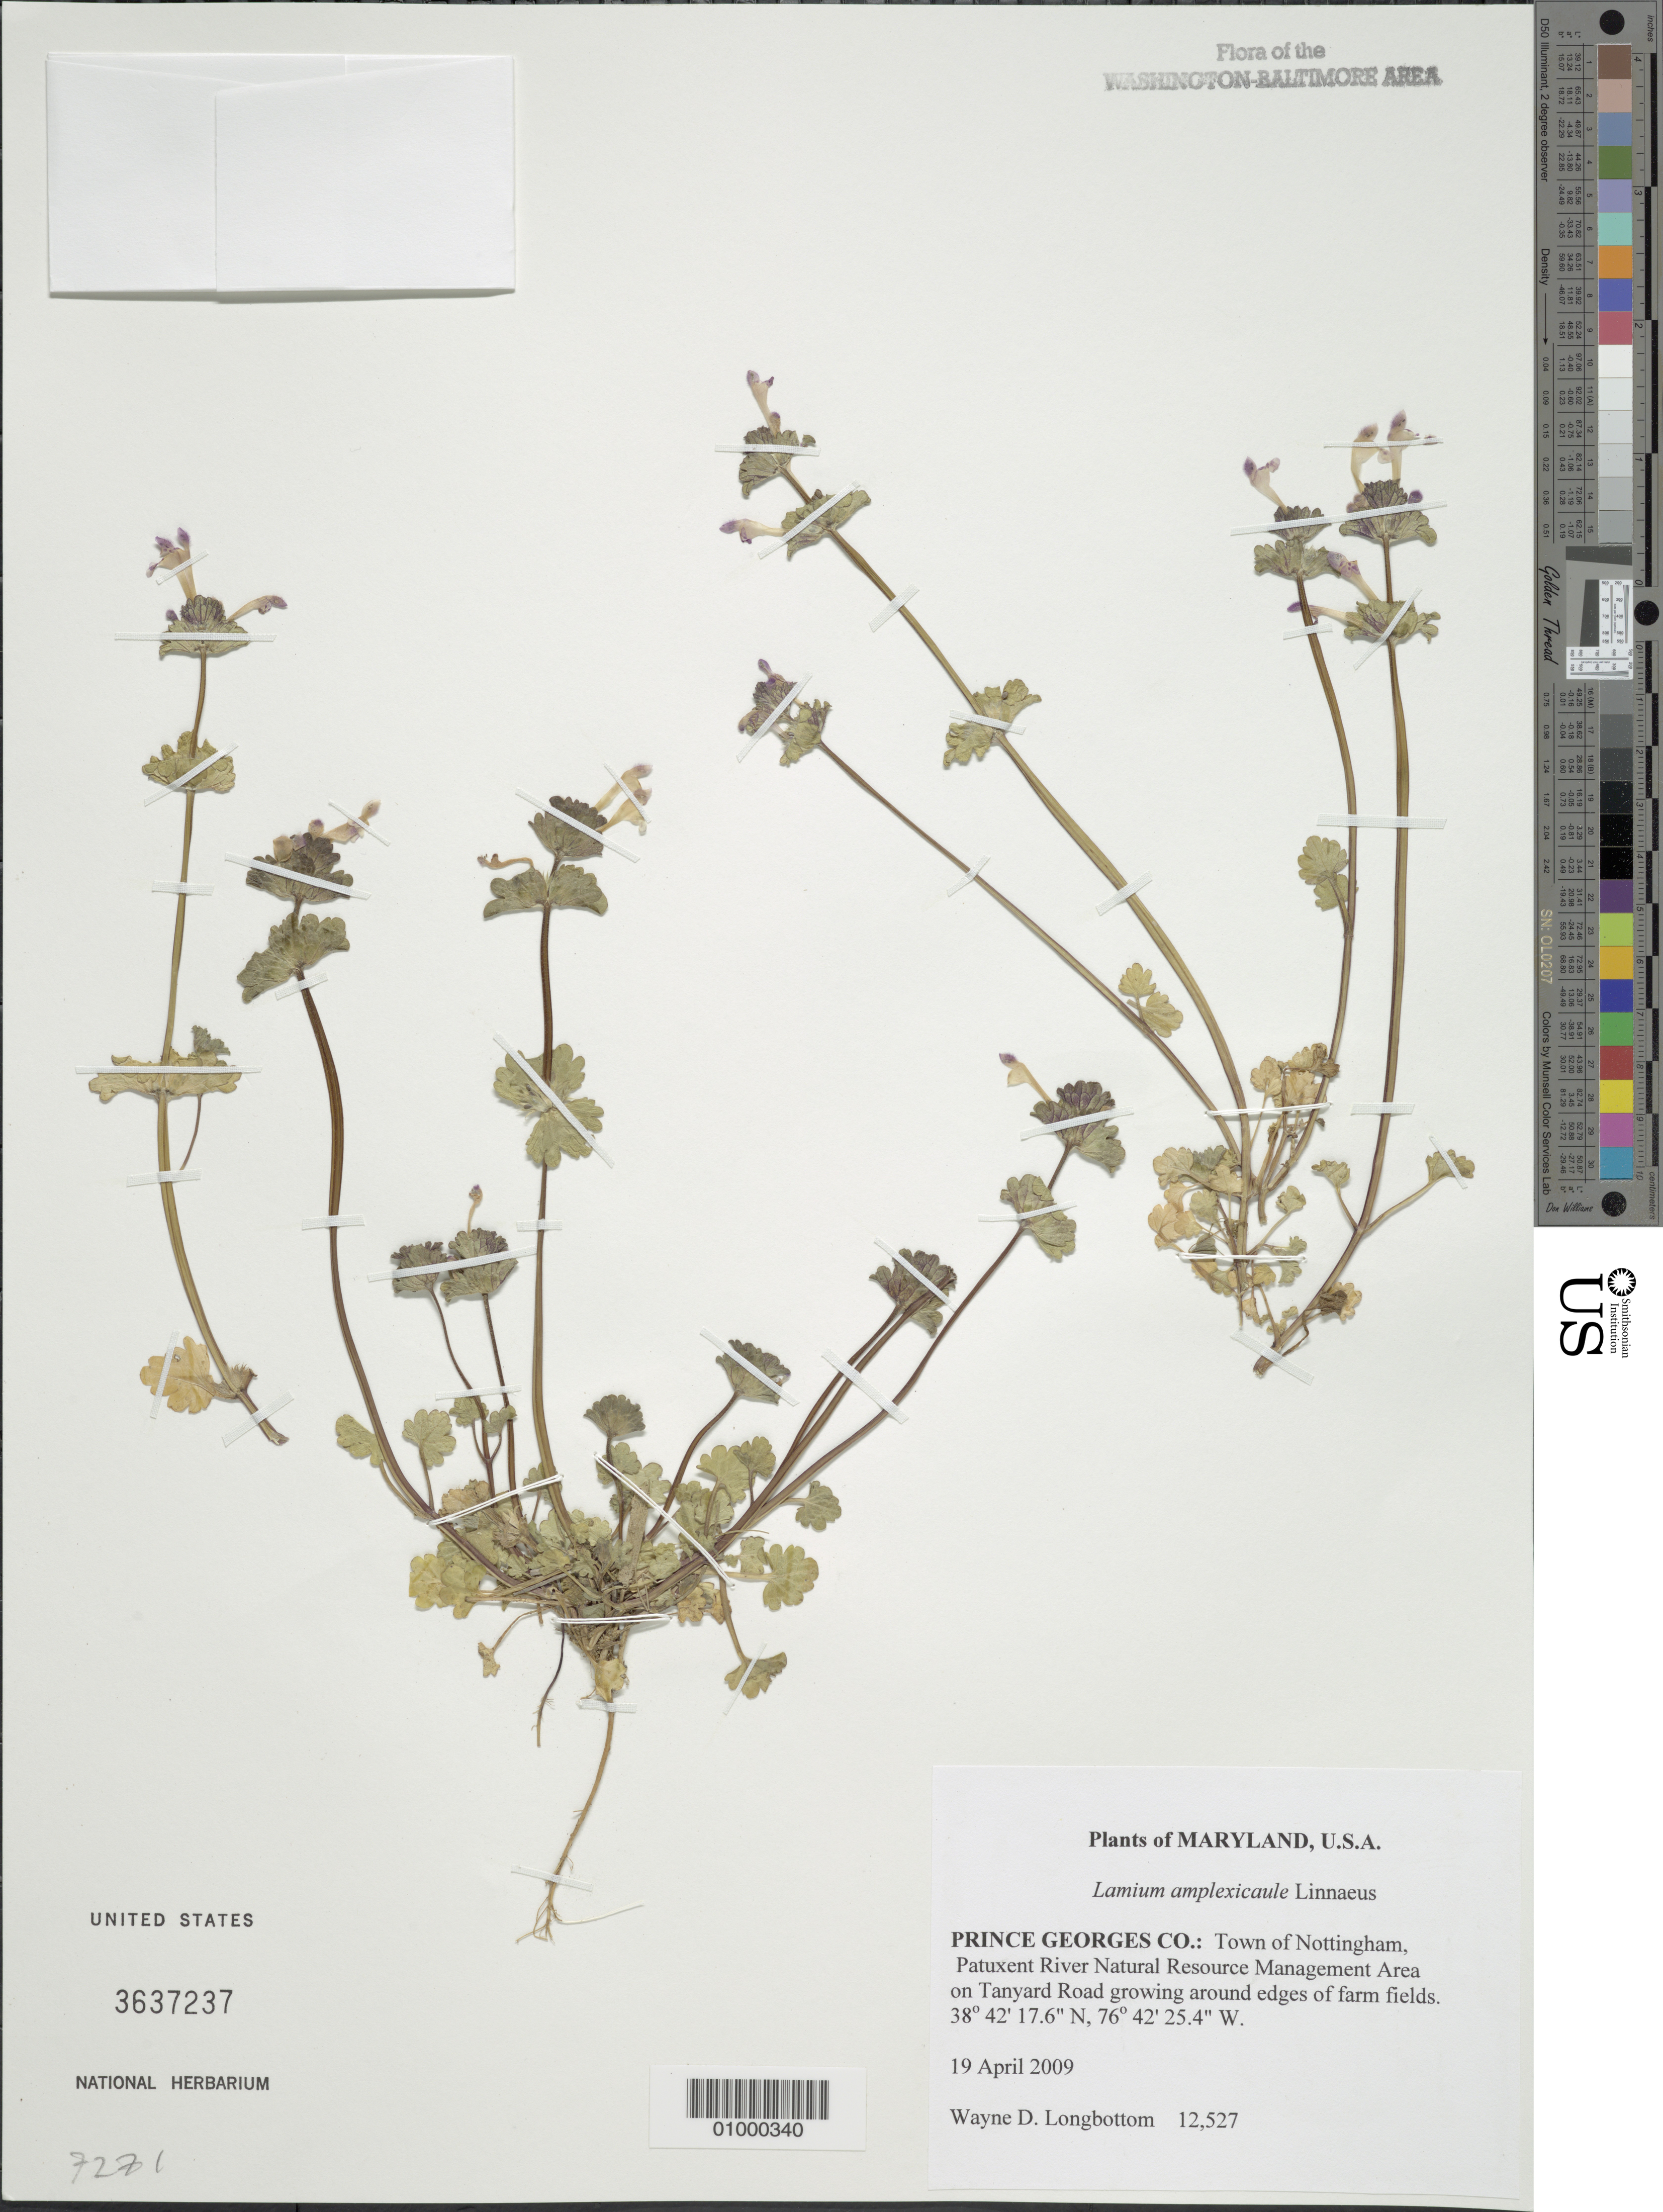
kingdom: Plantae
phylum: Tracheophyta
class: Magnoliopsida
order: Lamiales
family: Lamiaceae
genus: Lamium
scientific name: Lamium amplexicaule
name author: L.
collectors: W. D. Longbottom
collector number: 12527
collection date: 2009-04-19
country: United States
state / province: Maryland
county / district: Prince George's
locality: Town of Nottingham, Patuxent River Natural Resource Management Area on Tanyard Road growing around edges of farm fields.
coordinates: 38 42 17.6 N, 76 42 25.4 W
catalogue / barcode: US 3637237